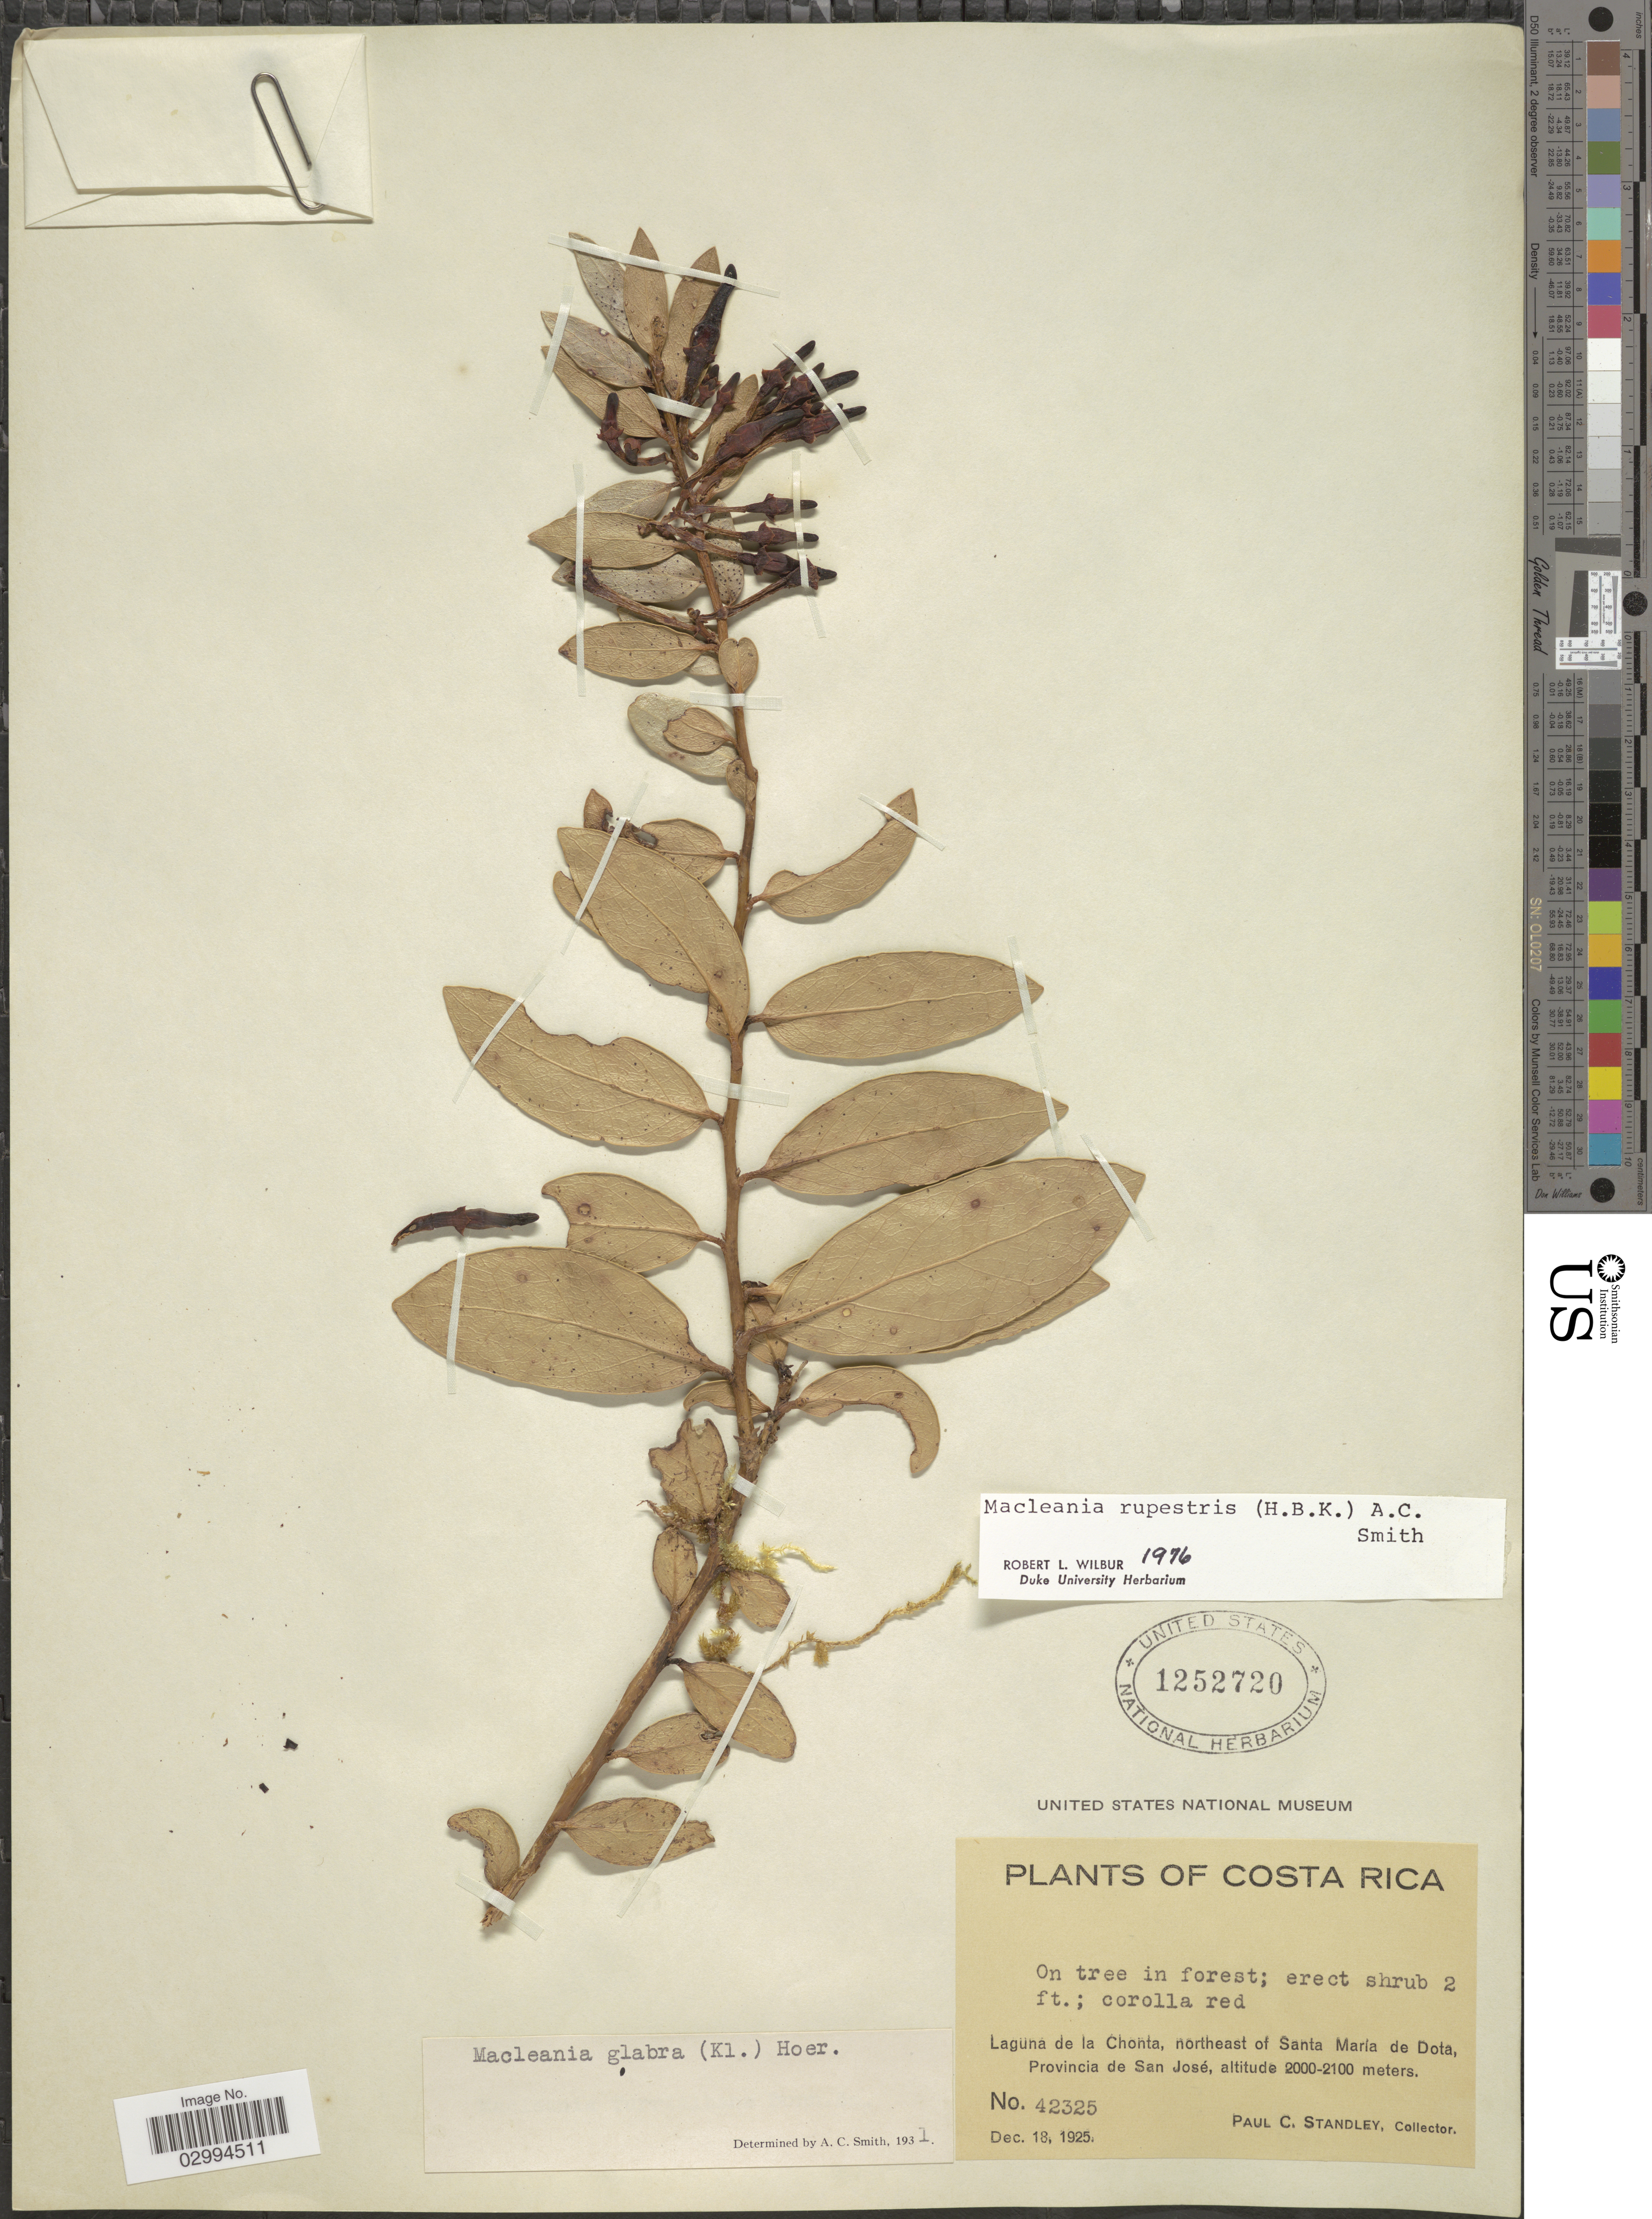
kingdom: Plantae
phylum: Tracheophyta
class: Magnoliopsida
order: Ericales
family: Ericaceae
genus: Macleania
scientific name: Macleania rupestris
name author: (Kunth) A.C. Sm.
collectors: P. C. Standley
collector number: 42325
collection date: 1925-12-18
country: Costa Rica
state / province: San José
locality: Laguna de la Chonta, northeast of Santa María de Dota.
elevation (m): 2000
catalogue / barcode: US 1252720